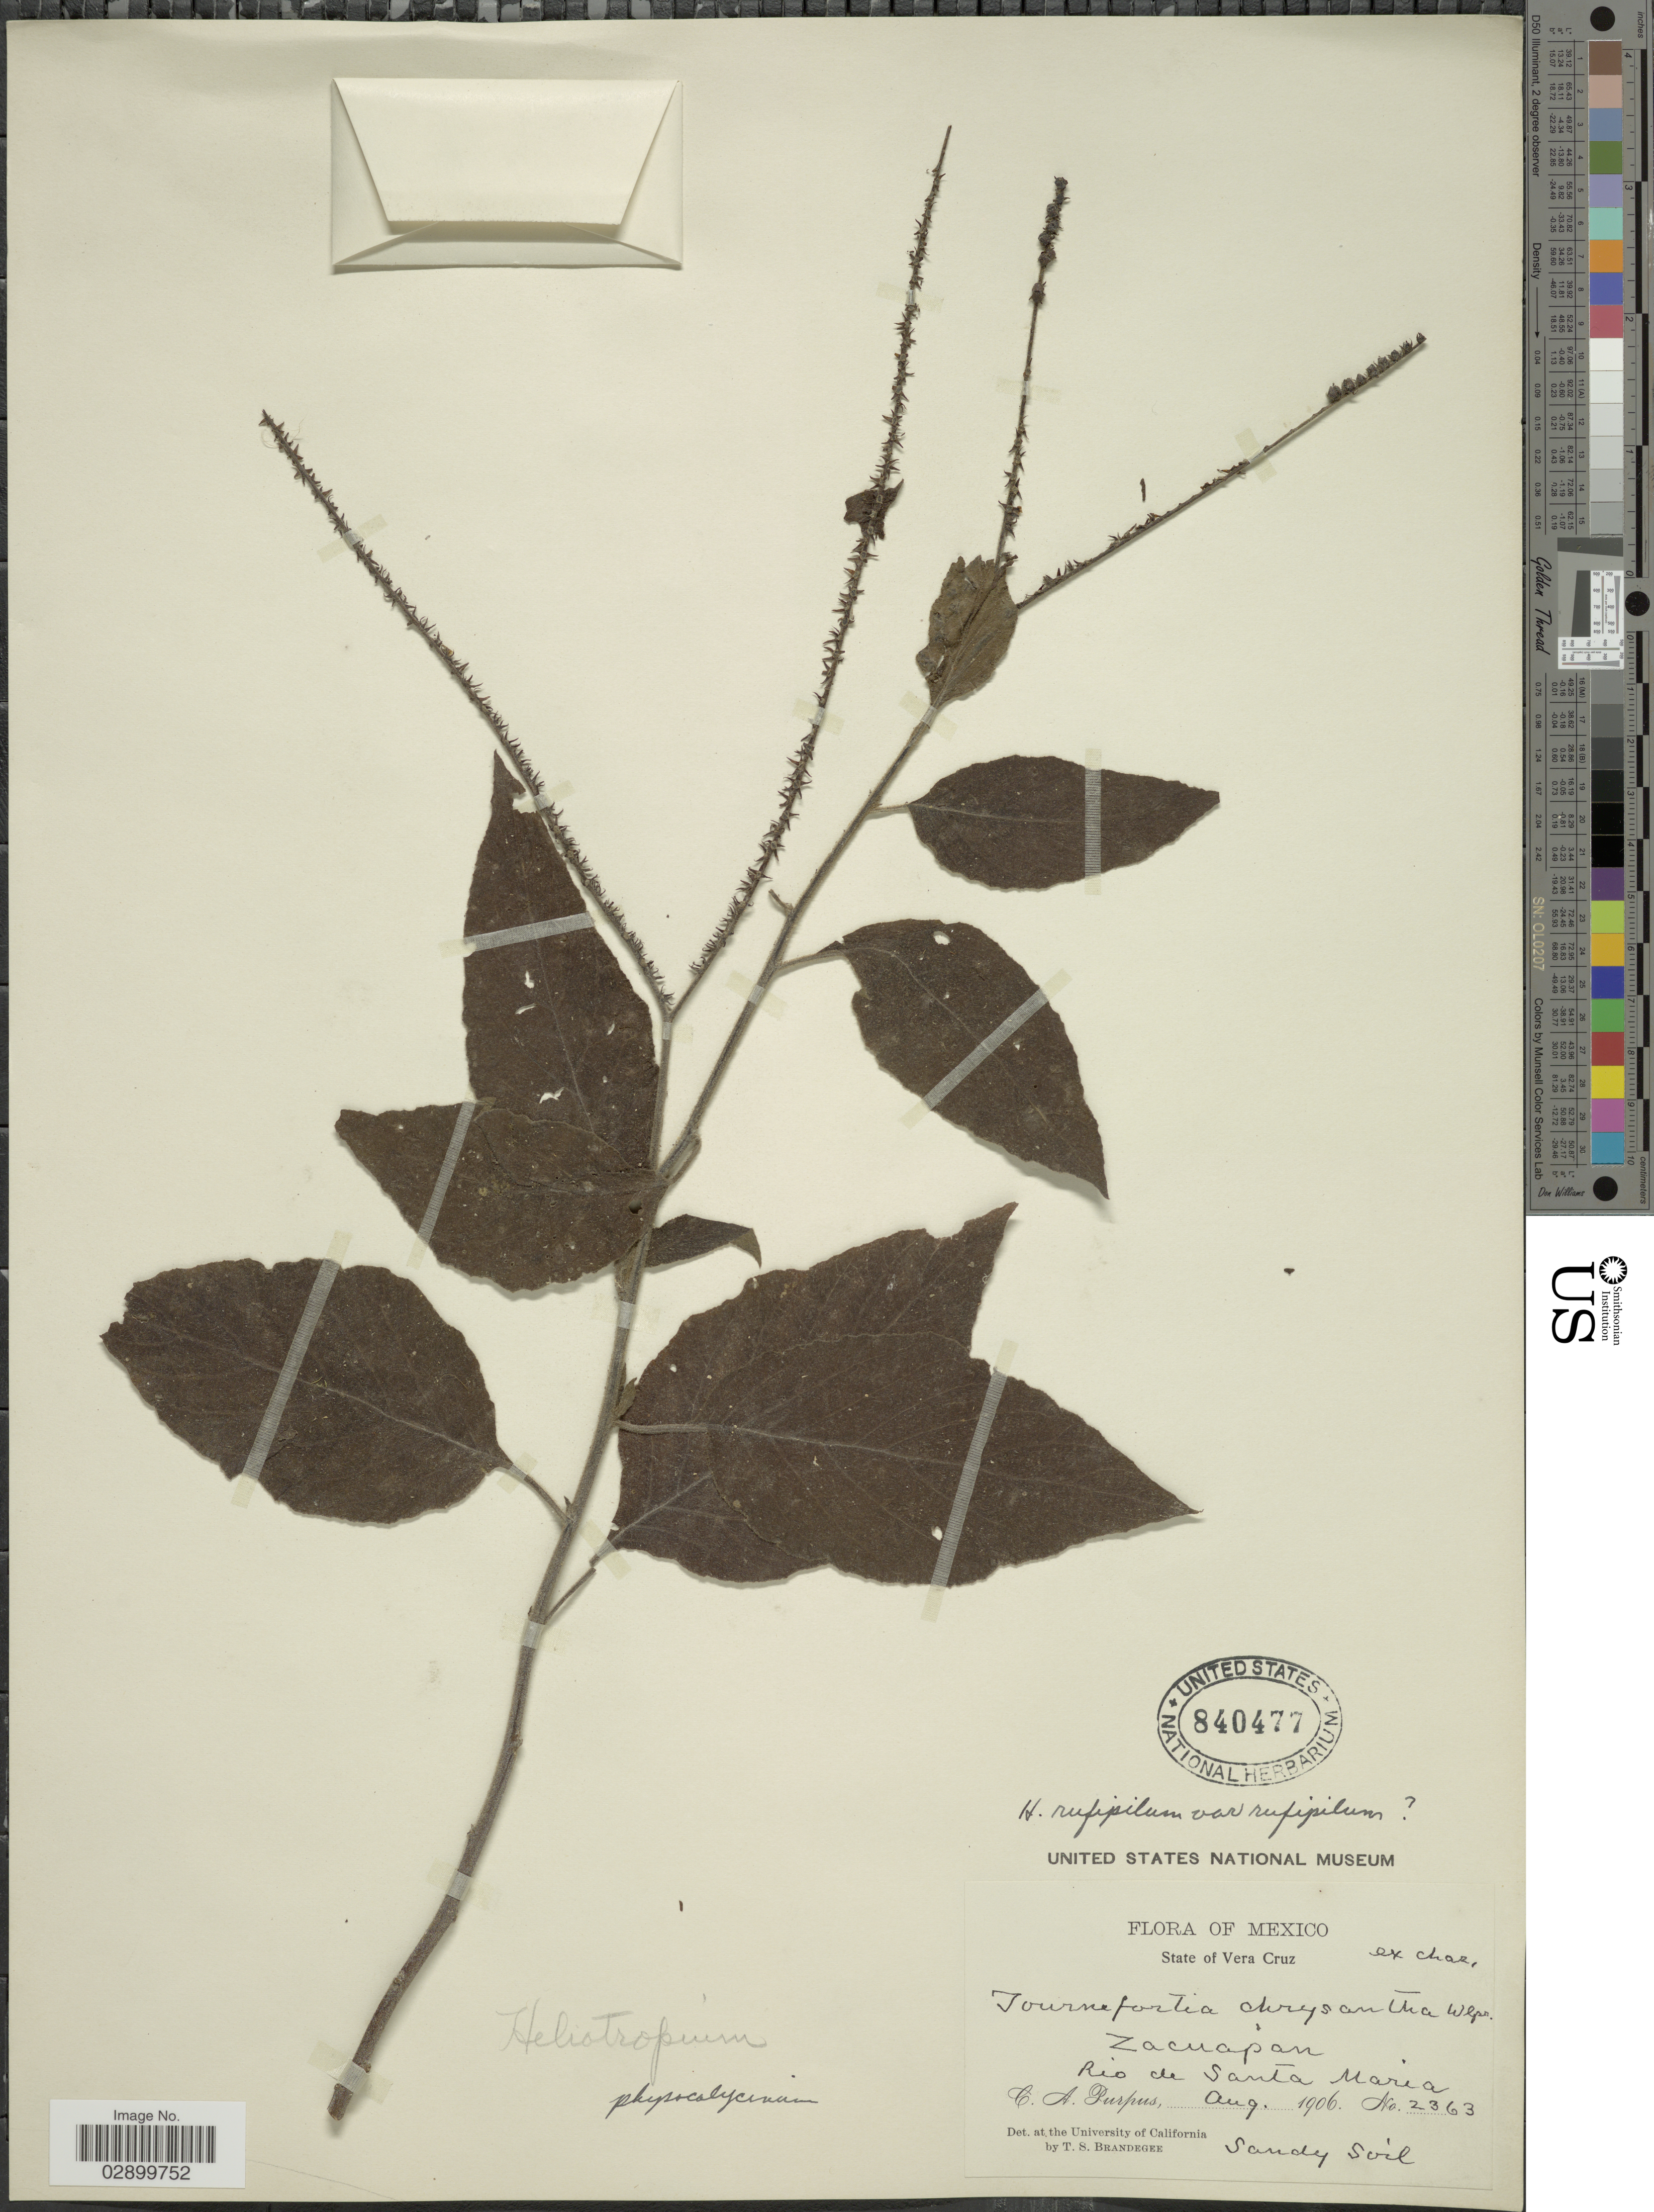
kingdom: Plantae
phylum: Tracheophyta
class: Magnoliopsida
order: Boraginales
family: Heliotropiaceae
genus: Heliotropium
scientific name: Heliotropium macrostachyum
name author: (DC.) Hemsl.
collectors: C. A. Purpus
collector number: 2363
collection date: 1906-08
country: Mexico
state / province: Veracruz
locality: State of Vera Cruz. Zacuapán. Rio de Santa Maria.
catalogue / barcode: US 840477